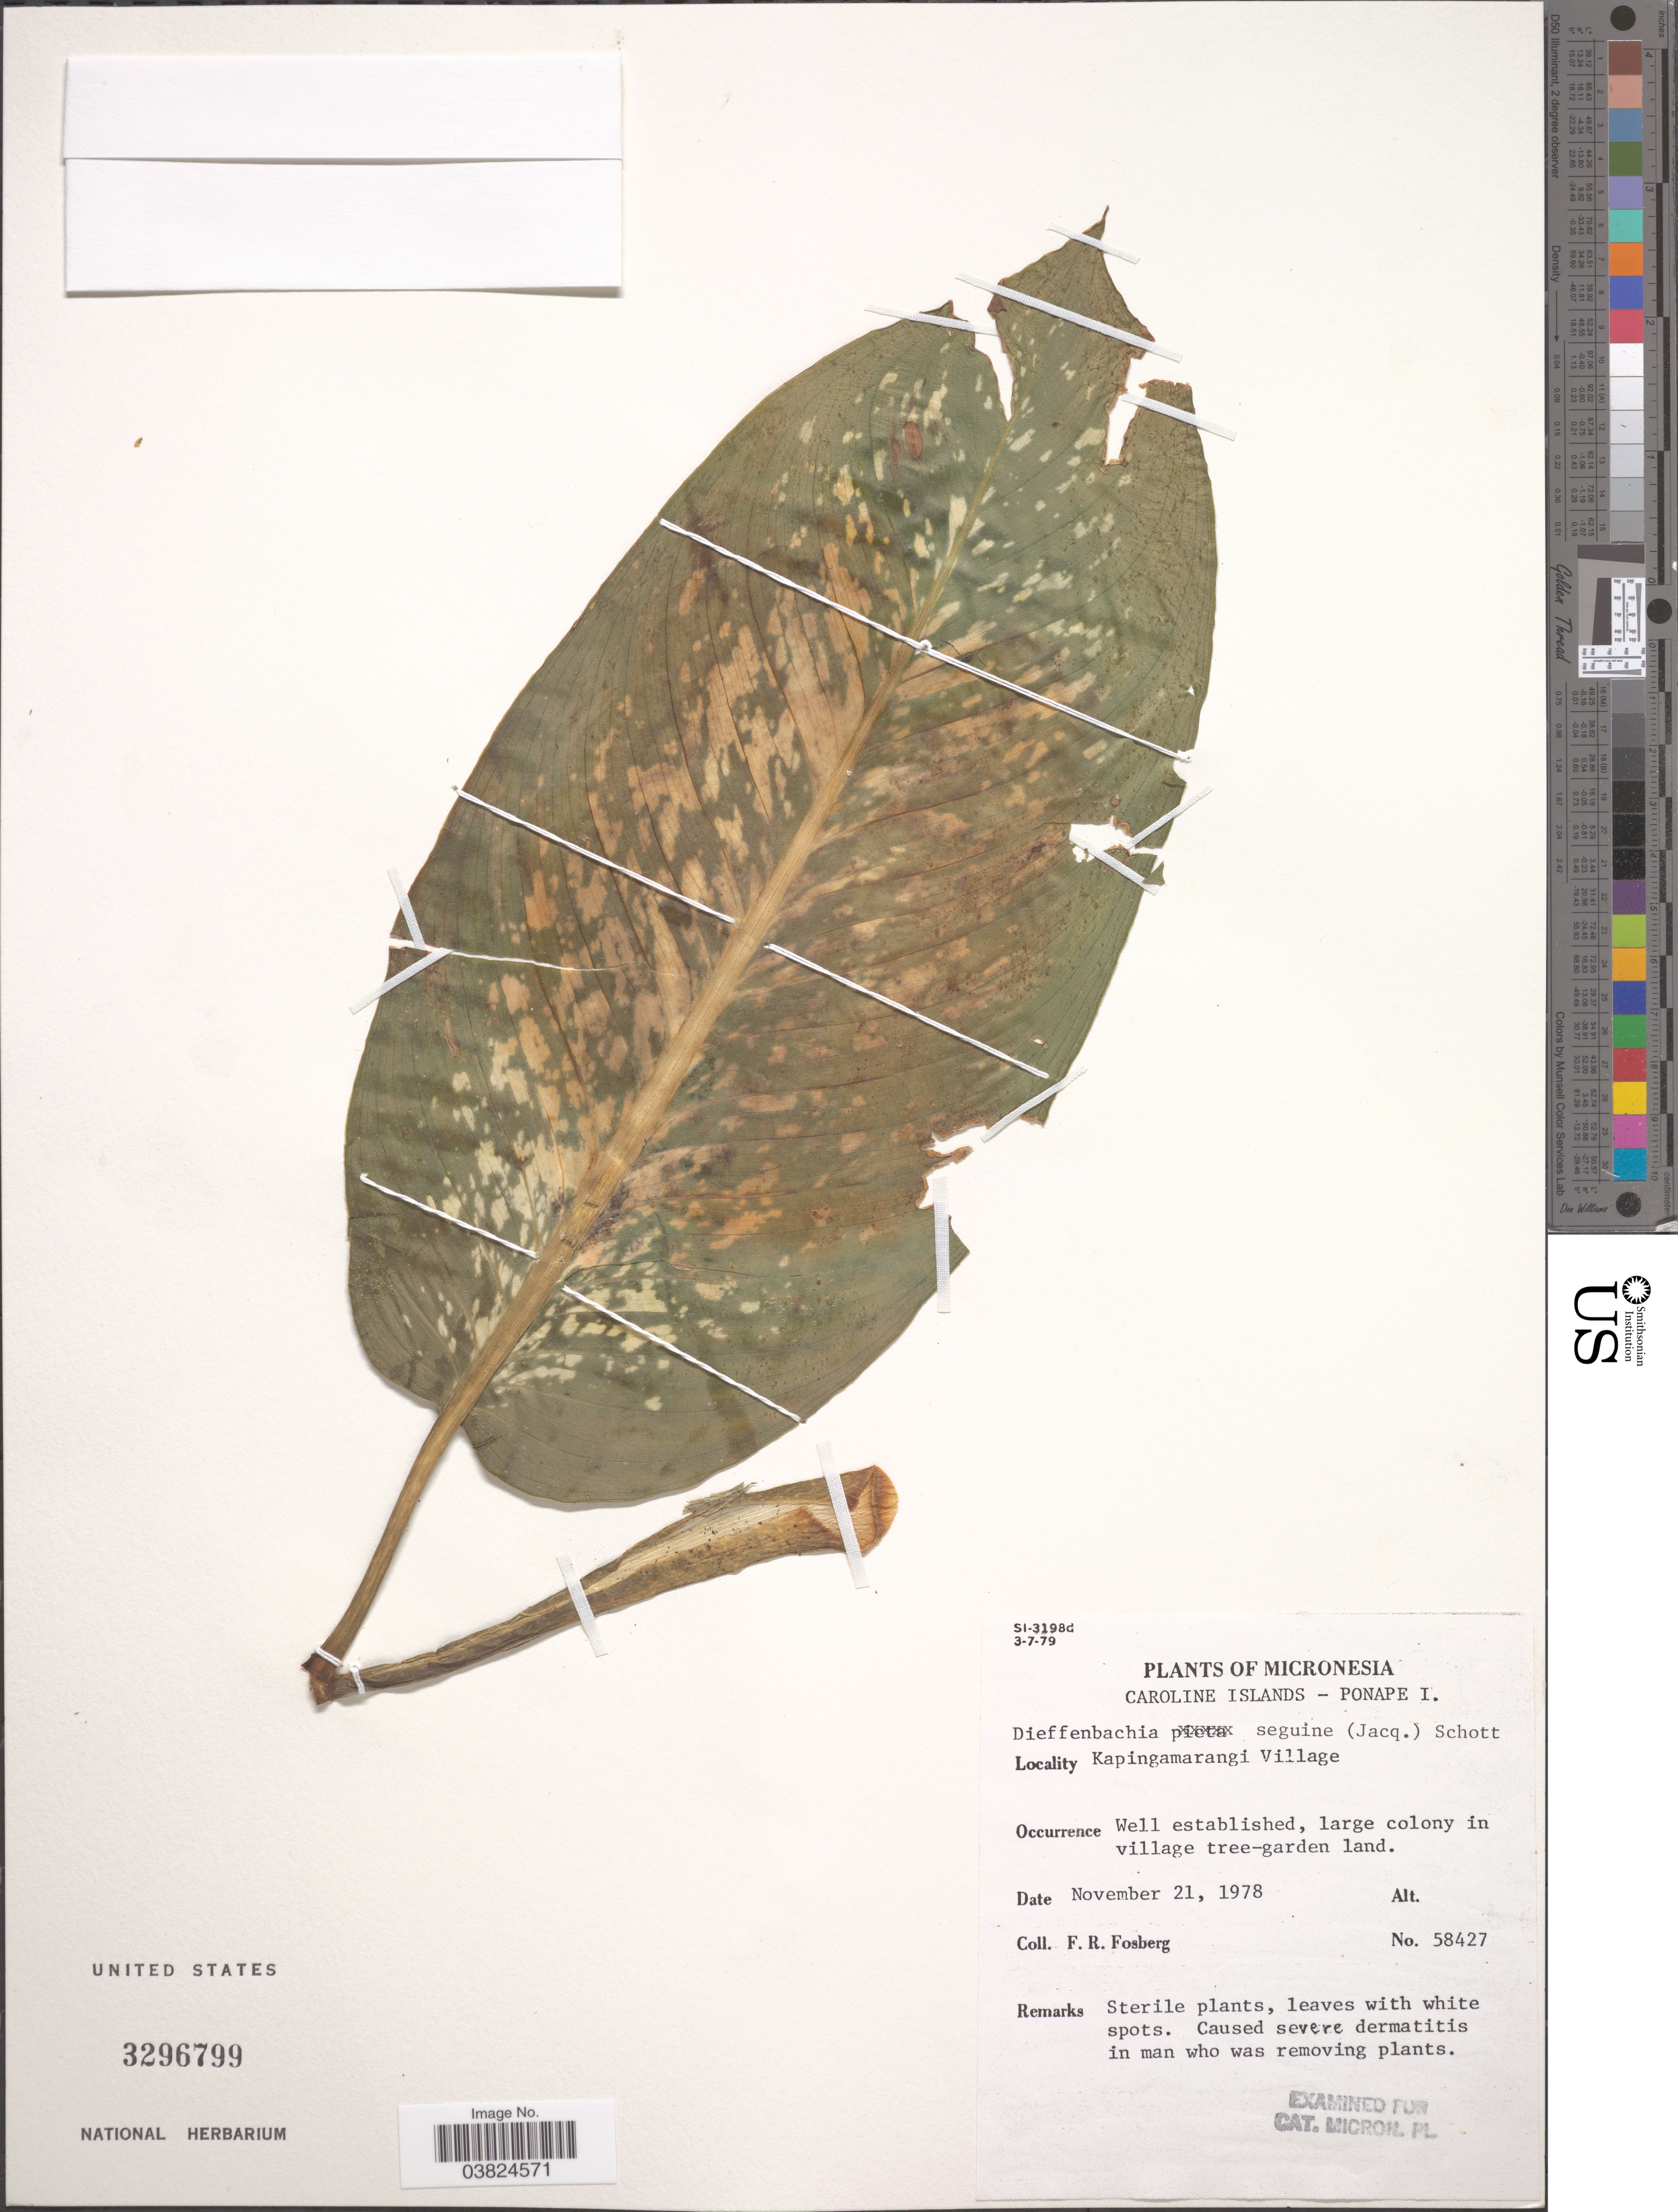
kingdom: Plantae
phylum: Tracheophyta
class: Liliopsida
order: Alismatales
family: Araceae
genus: Dieffenbachia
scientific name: Dieffenbachia seguine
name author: (Jacq.) Schott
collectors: F. R. Fosberg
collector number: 58427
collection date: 1978-11-21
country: Micronesia, Federated States of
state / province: Pohnpei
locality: Caroline Islands - Ponape I. Kapingamarangi Vilage.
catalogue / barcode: US 3296799